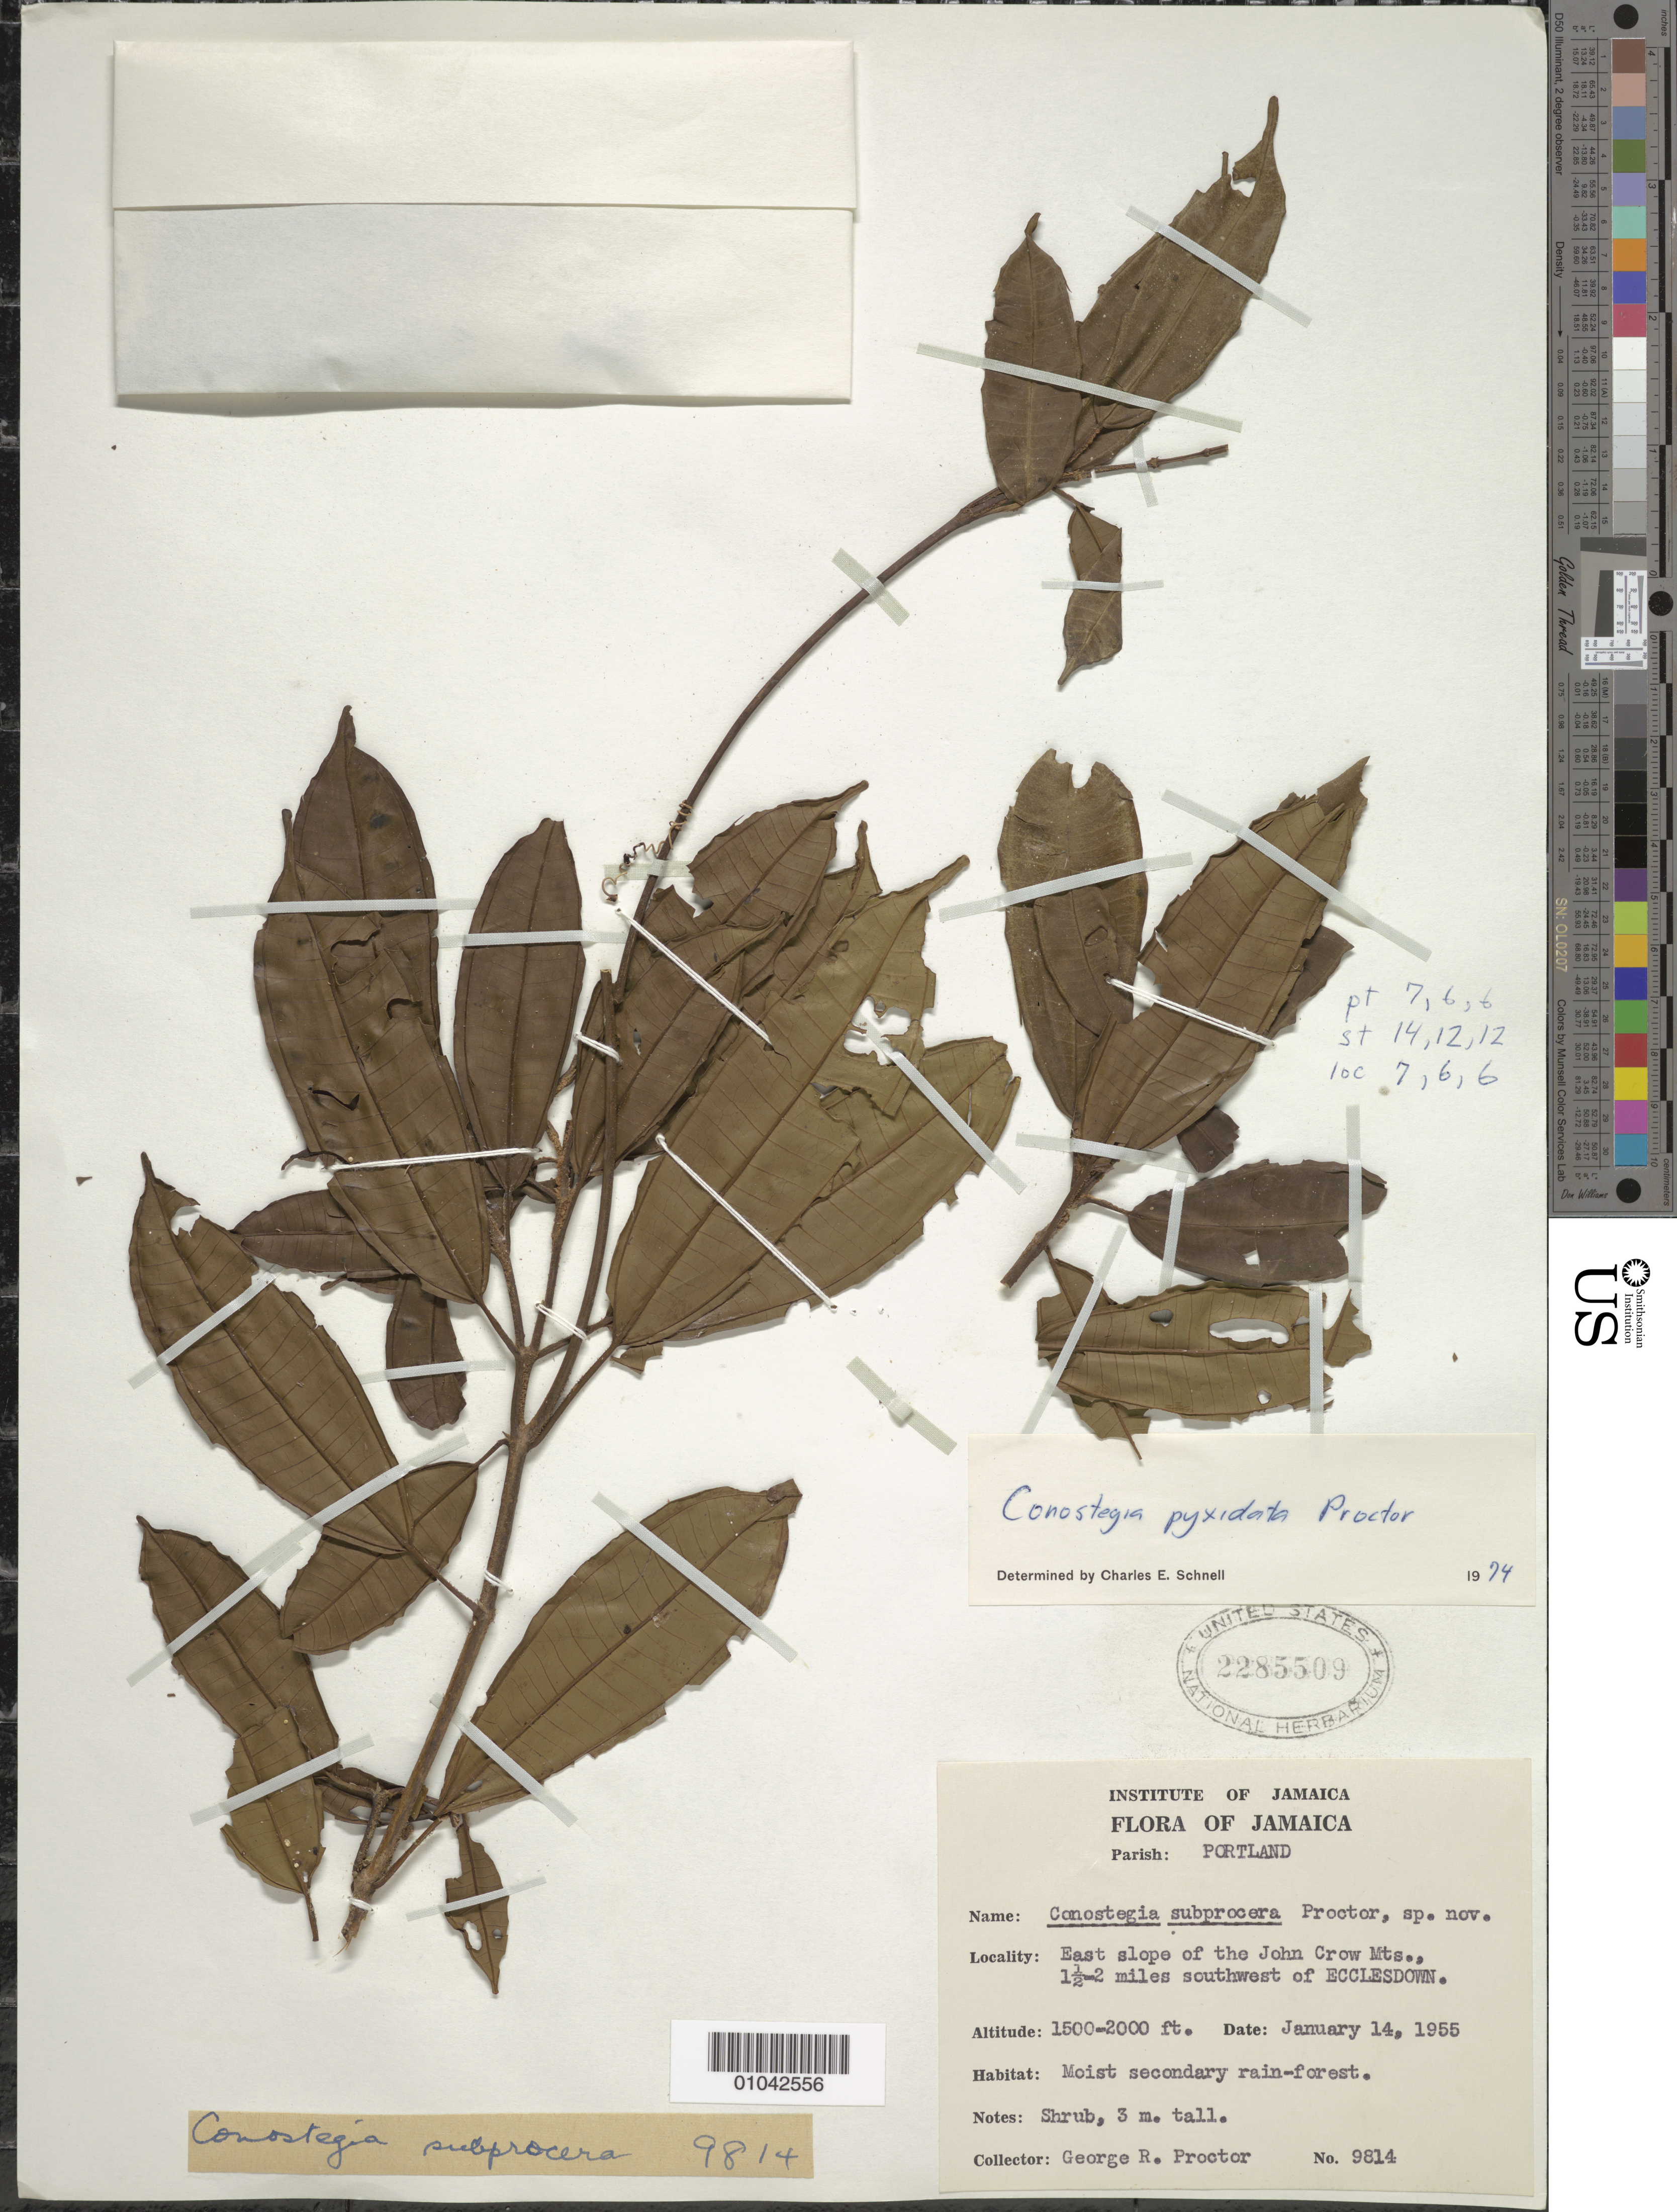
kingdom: Plantae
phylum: Tracheophyta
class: Magnoliopsida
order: Myrtales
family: Melastomataceae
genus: Conostegia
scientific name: Conostegia pyxidata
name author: Proctor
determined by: Schnell, C. E.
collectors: G. R. Proctor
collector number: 9814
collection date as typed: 14 Jan 1955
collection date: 1955-01-14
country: Jamaica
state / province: Portland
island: Jamaica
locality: East slope of John Crow Mts., 1.5-2 miles southwest of Ecclesdown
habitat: Moist secondary rainforest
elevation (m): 457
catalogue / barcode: US 2285509